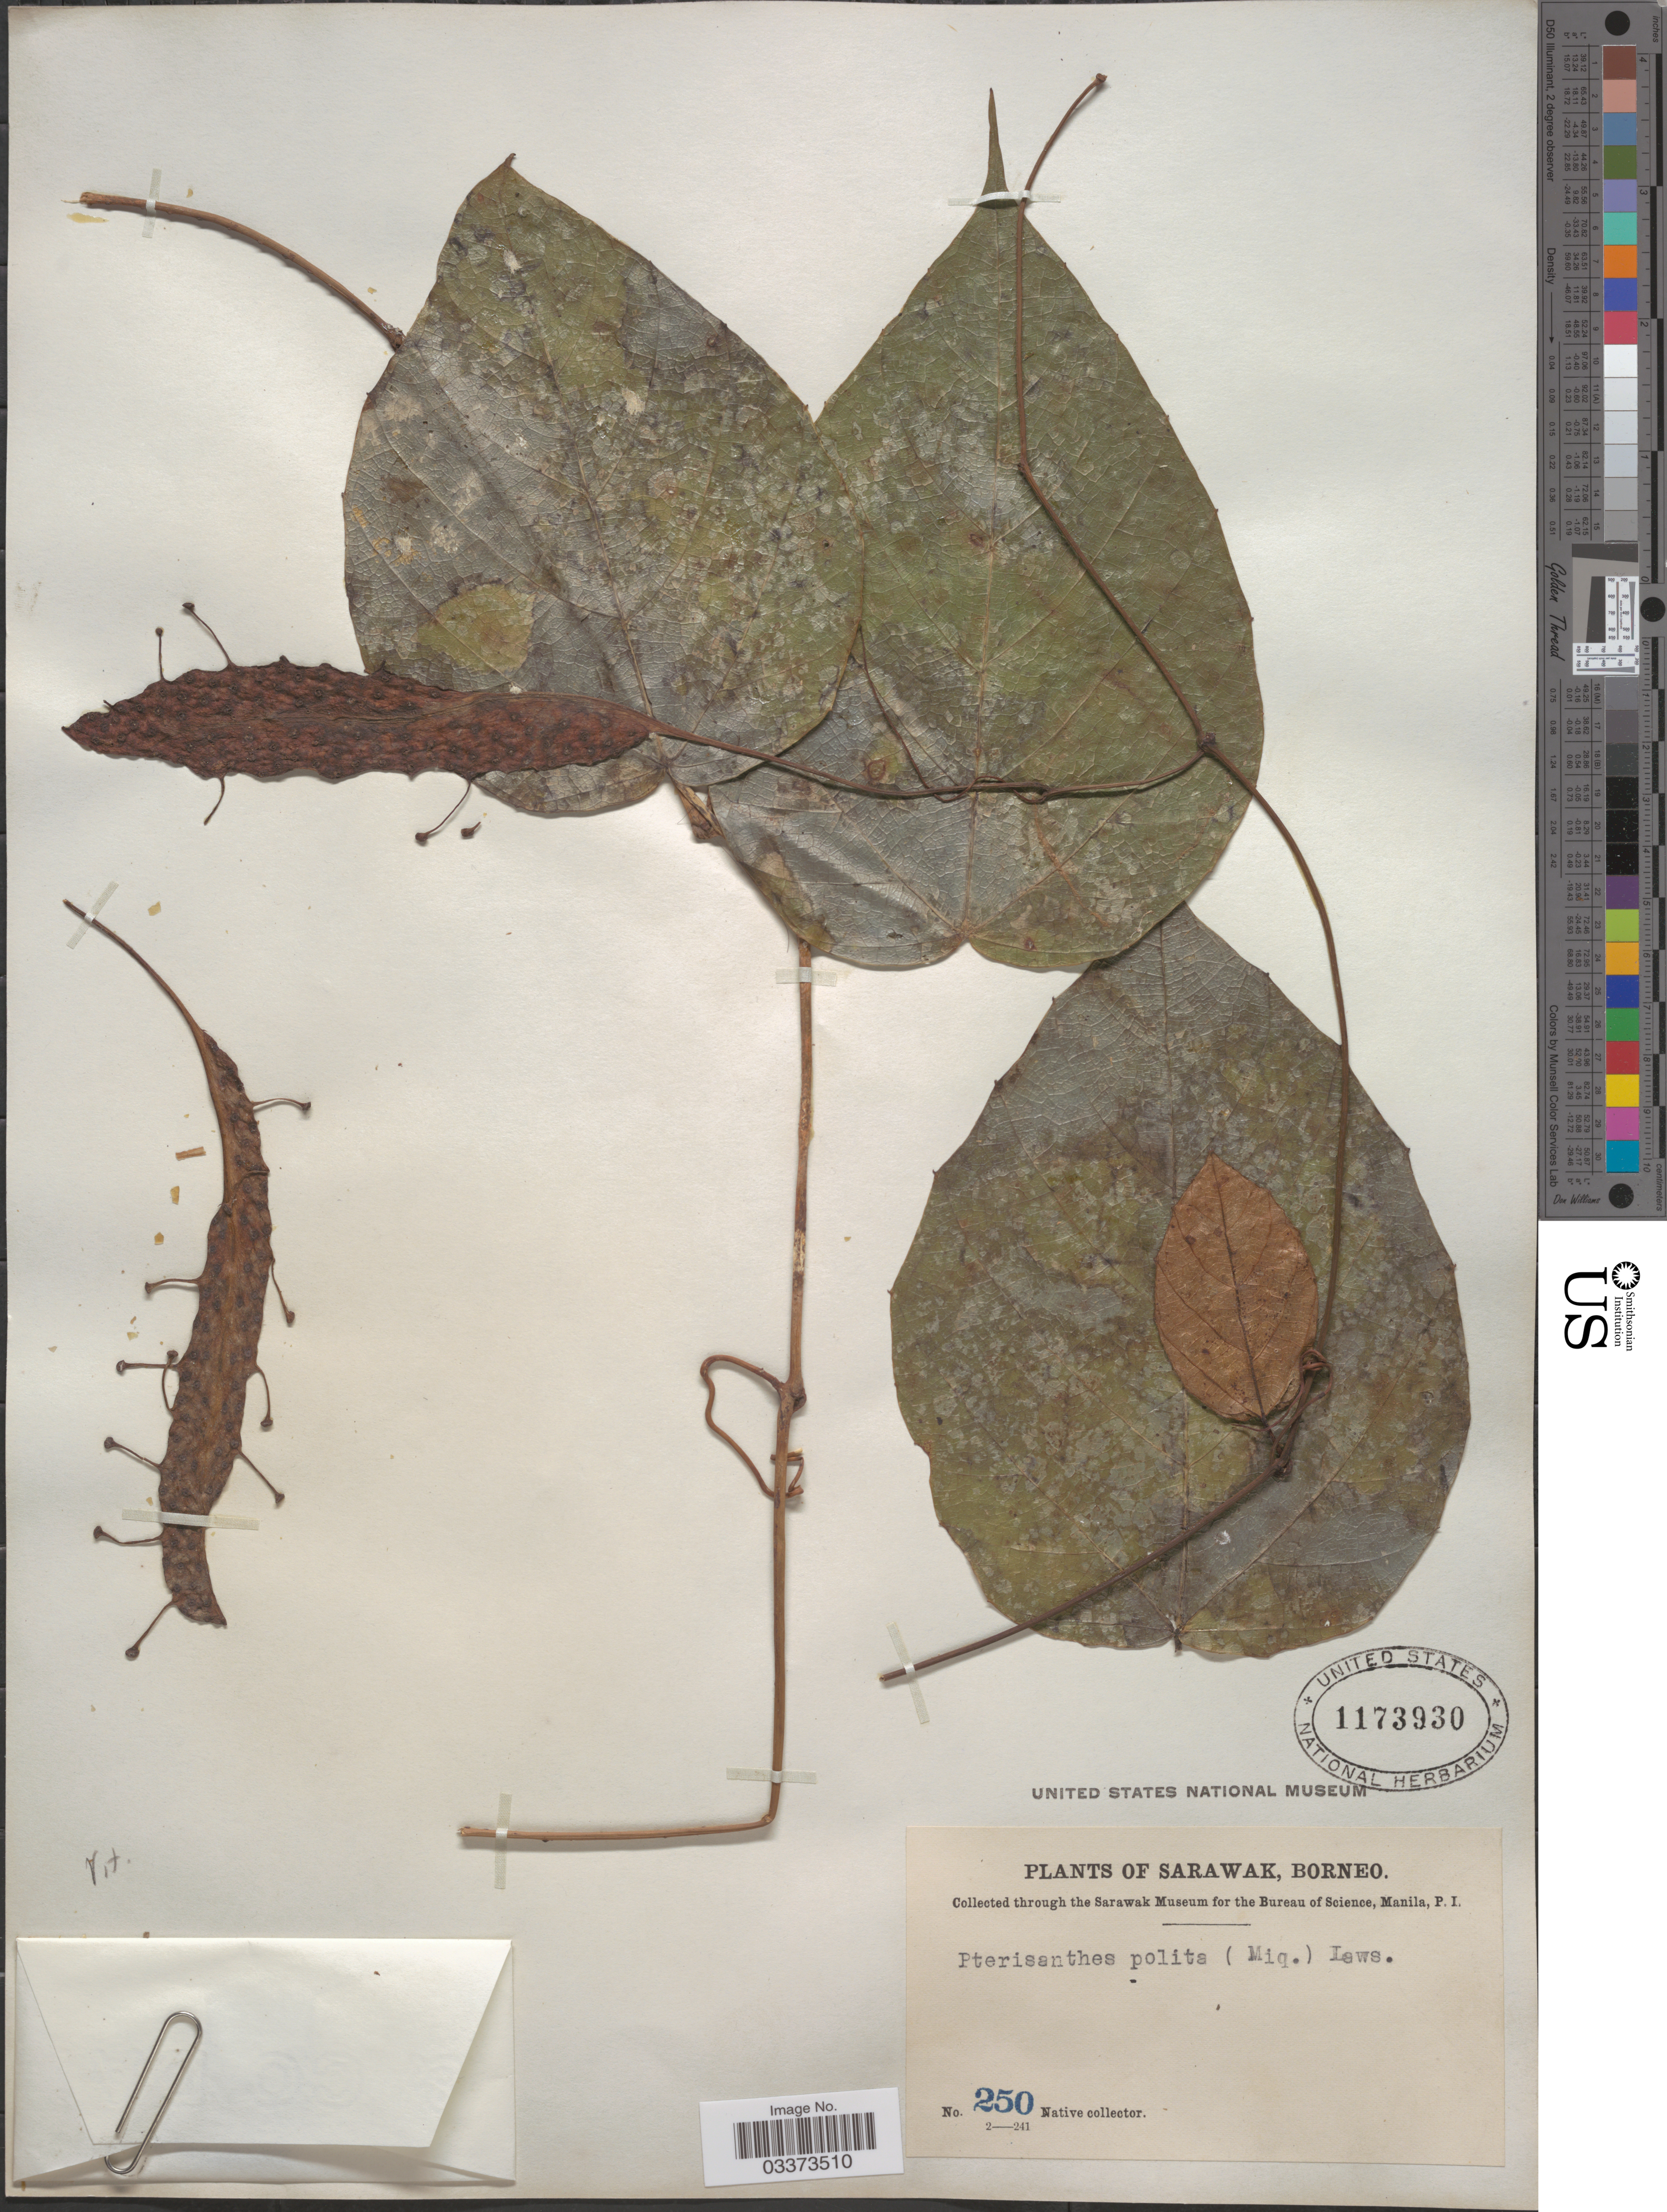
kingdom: Plantae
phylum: Tracheophyta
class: Magnoliopsida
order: Vitales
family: Vitaceae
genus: Pterisanthes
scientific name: Pterisanthes polita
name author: M.A. Lawson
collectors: Native collector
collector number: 250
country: Malaysia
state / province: Sarawak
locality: Borneo.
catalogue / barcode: US 1173930